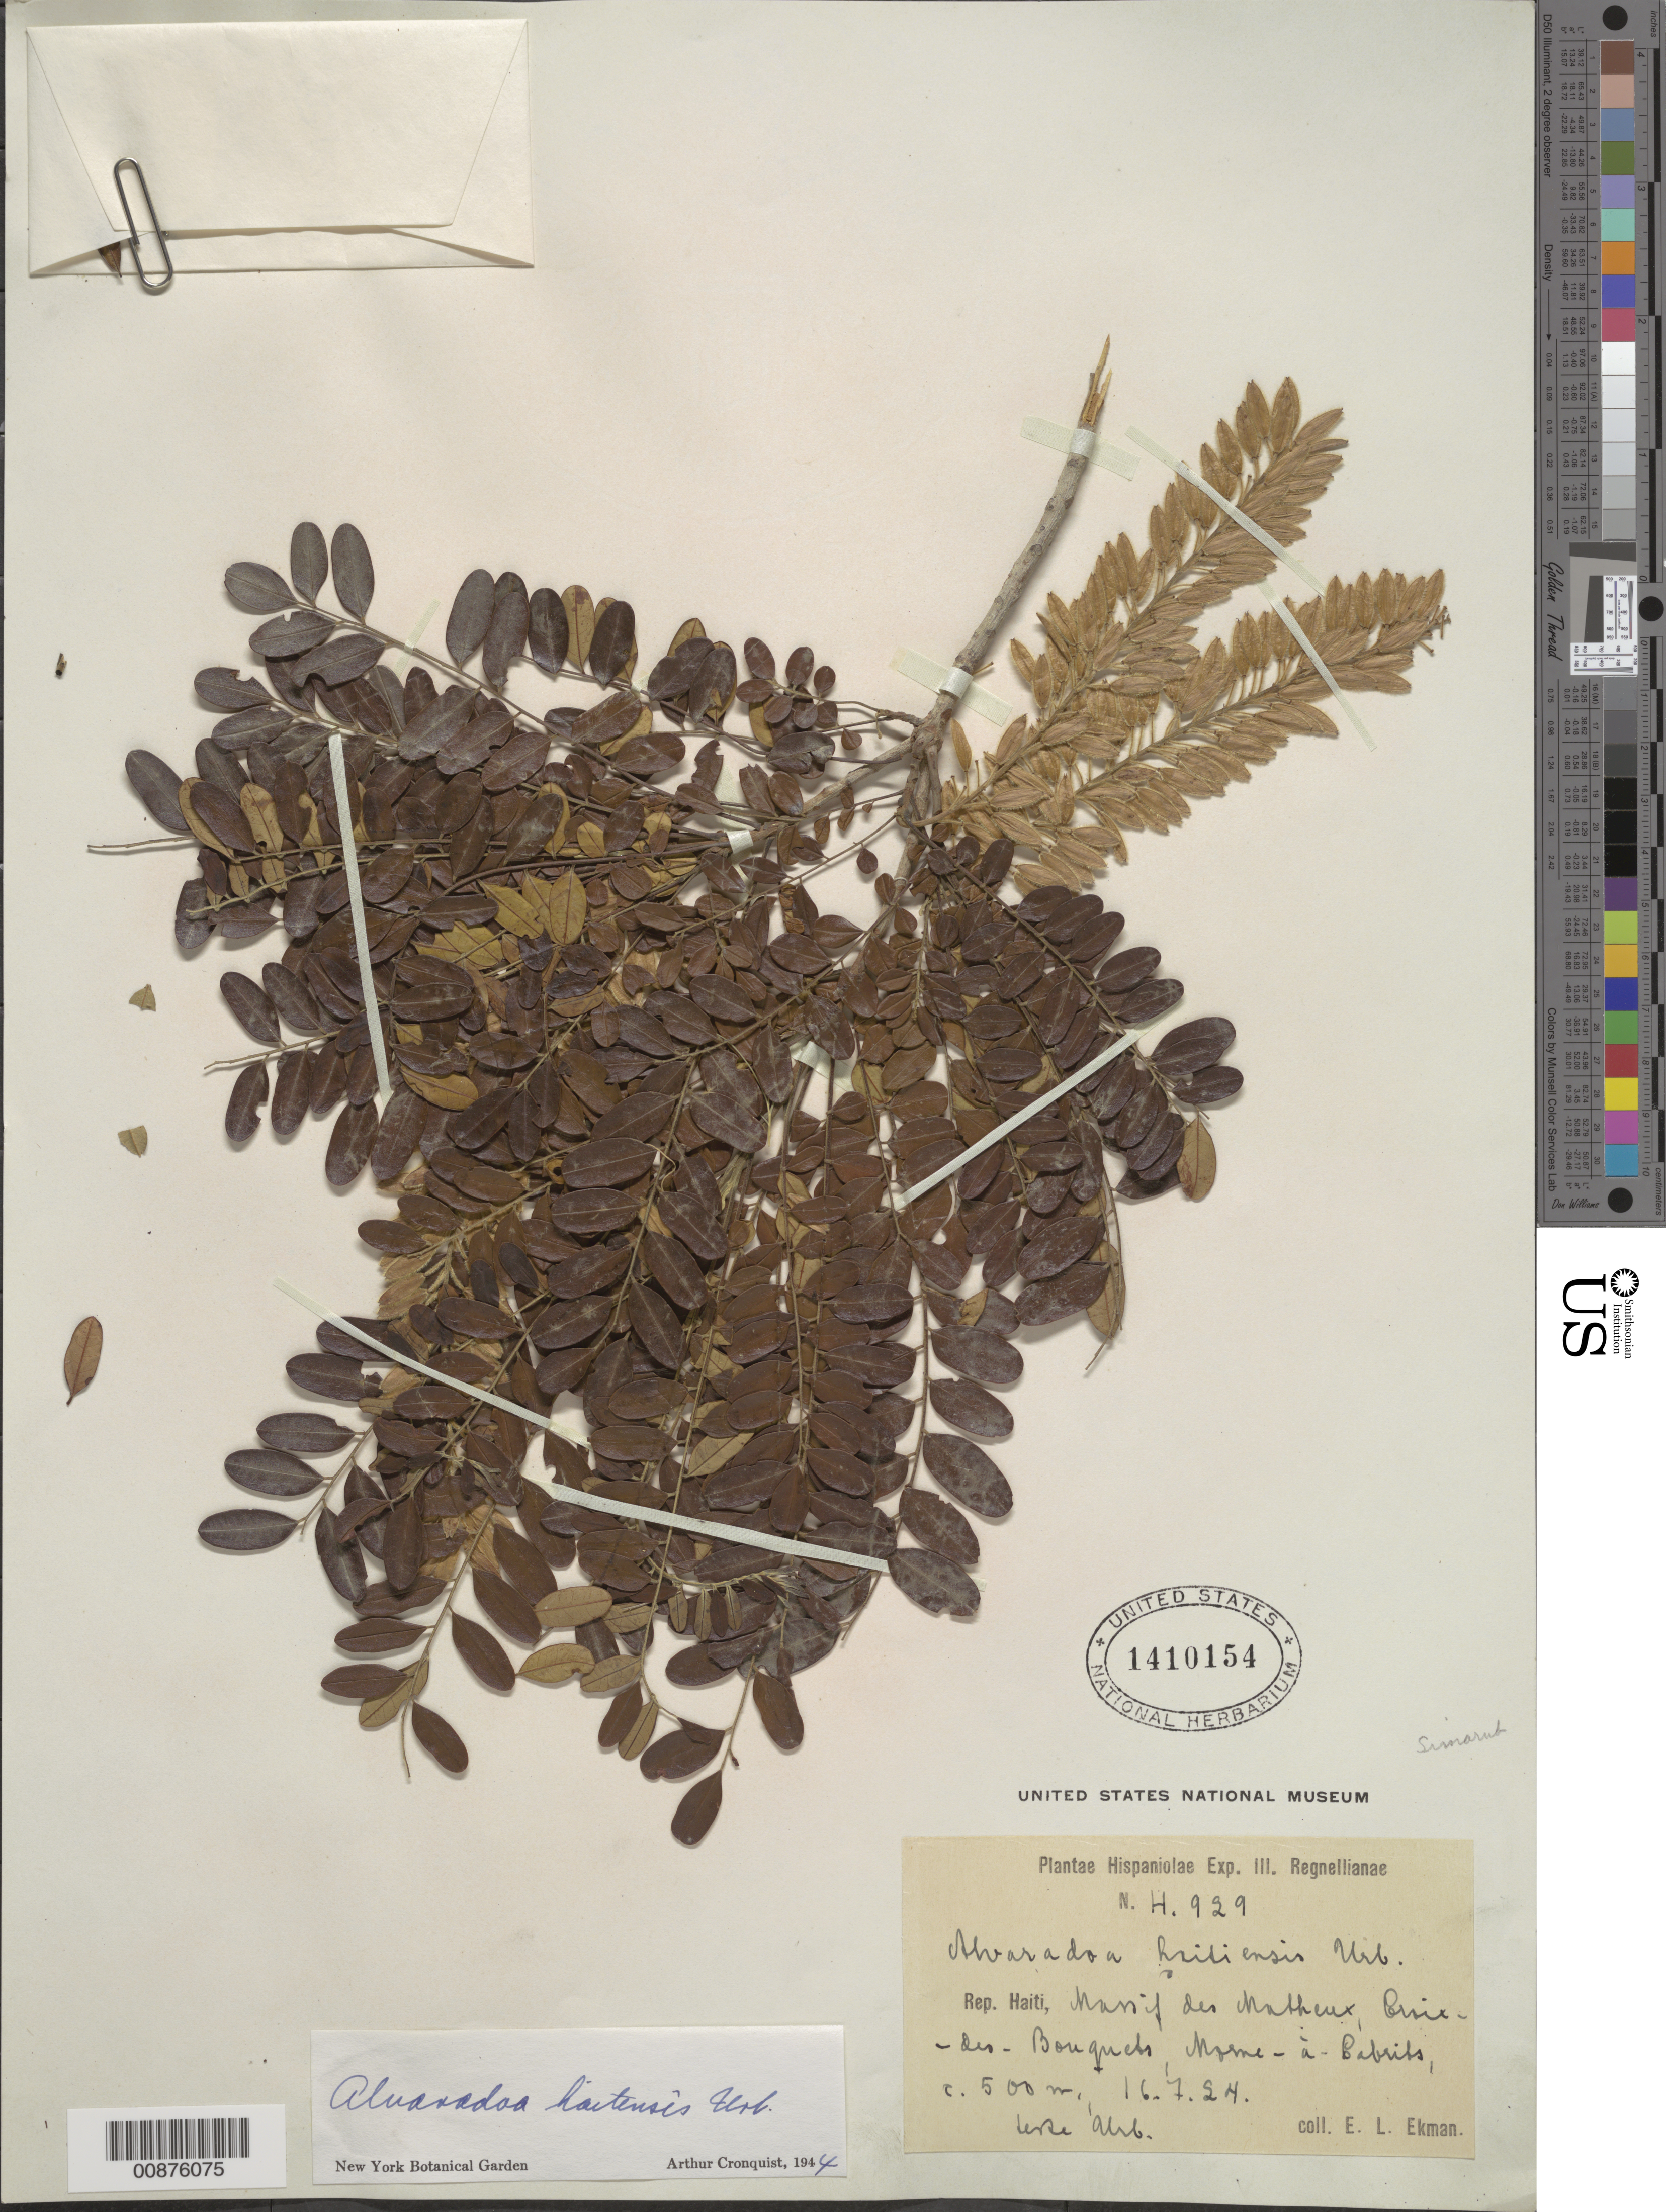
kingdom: Plantae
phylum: Tracheophyta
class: Magnoliopsida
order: Picramniales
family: Picramniaceae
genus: Alvaradoa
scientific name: Alvaradoa haitiensis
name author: Urb.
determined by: Cronquist, A. J.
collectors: E. L. Ekman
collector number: H 929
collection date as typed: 16 Jul 1924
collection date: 1924-07-16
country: Haiti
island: Hispaniola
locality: Massif des Matheux, Croix des Bouquets, Morne à Cabrits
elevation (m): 500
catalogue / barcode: US 1410154